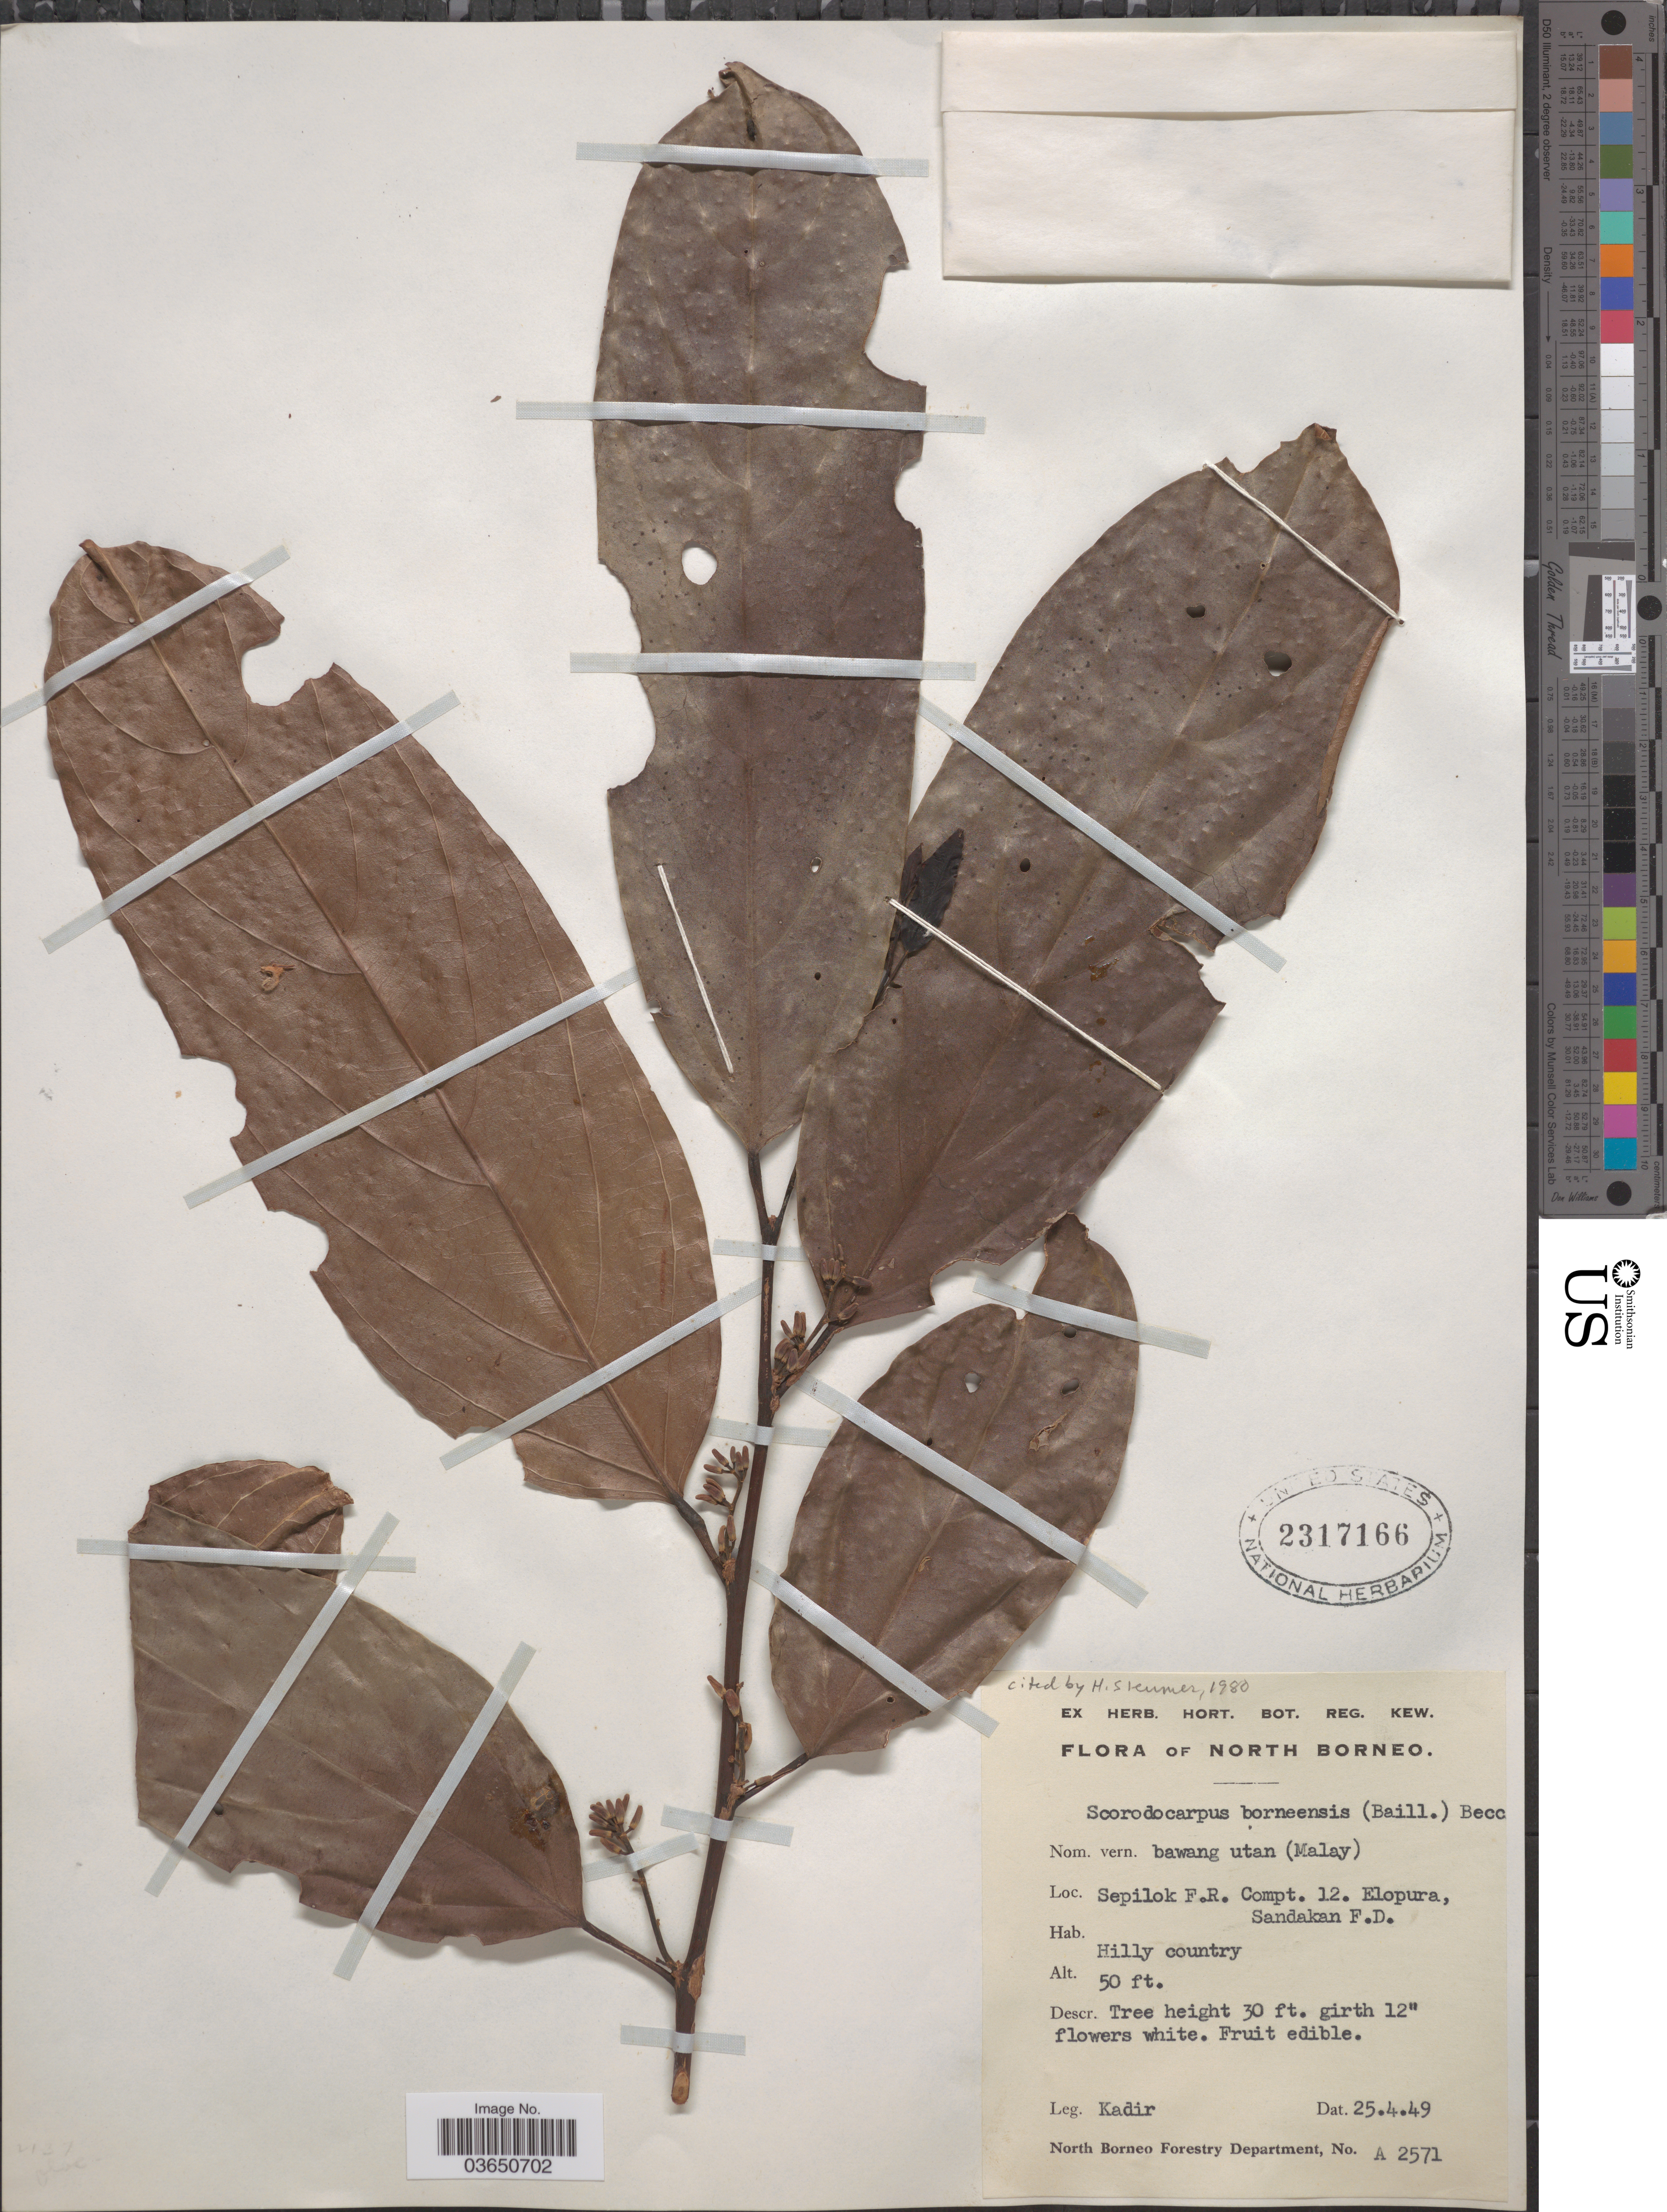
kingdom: Plantae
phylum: Tracheophyta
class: Magnoliopsida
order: Santalales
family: Strombosiaceae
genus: Scorodocarpus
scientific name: Scorodocarpus borneensis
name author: (Baill.) Becc.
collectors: -. Kadir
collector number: A2571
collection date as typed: Transcribed d/m/y: 25/4/49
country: Malaysia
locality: North Borneo. Sepilok F.R. Compt. 12. Elopura, Sandakan F.D.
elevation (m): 15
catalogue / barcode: US 2317166